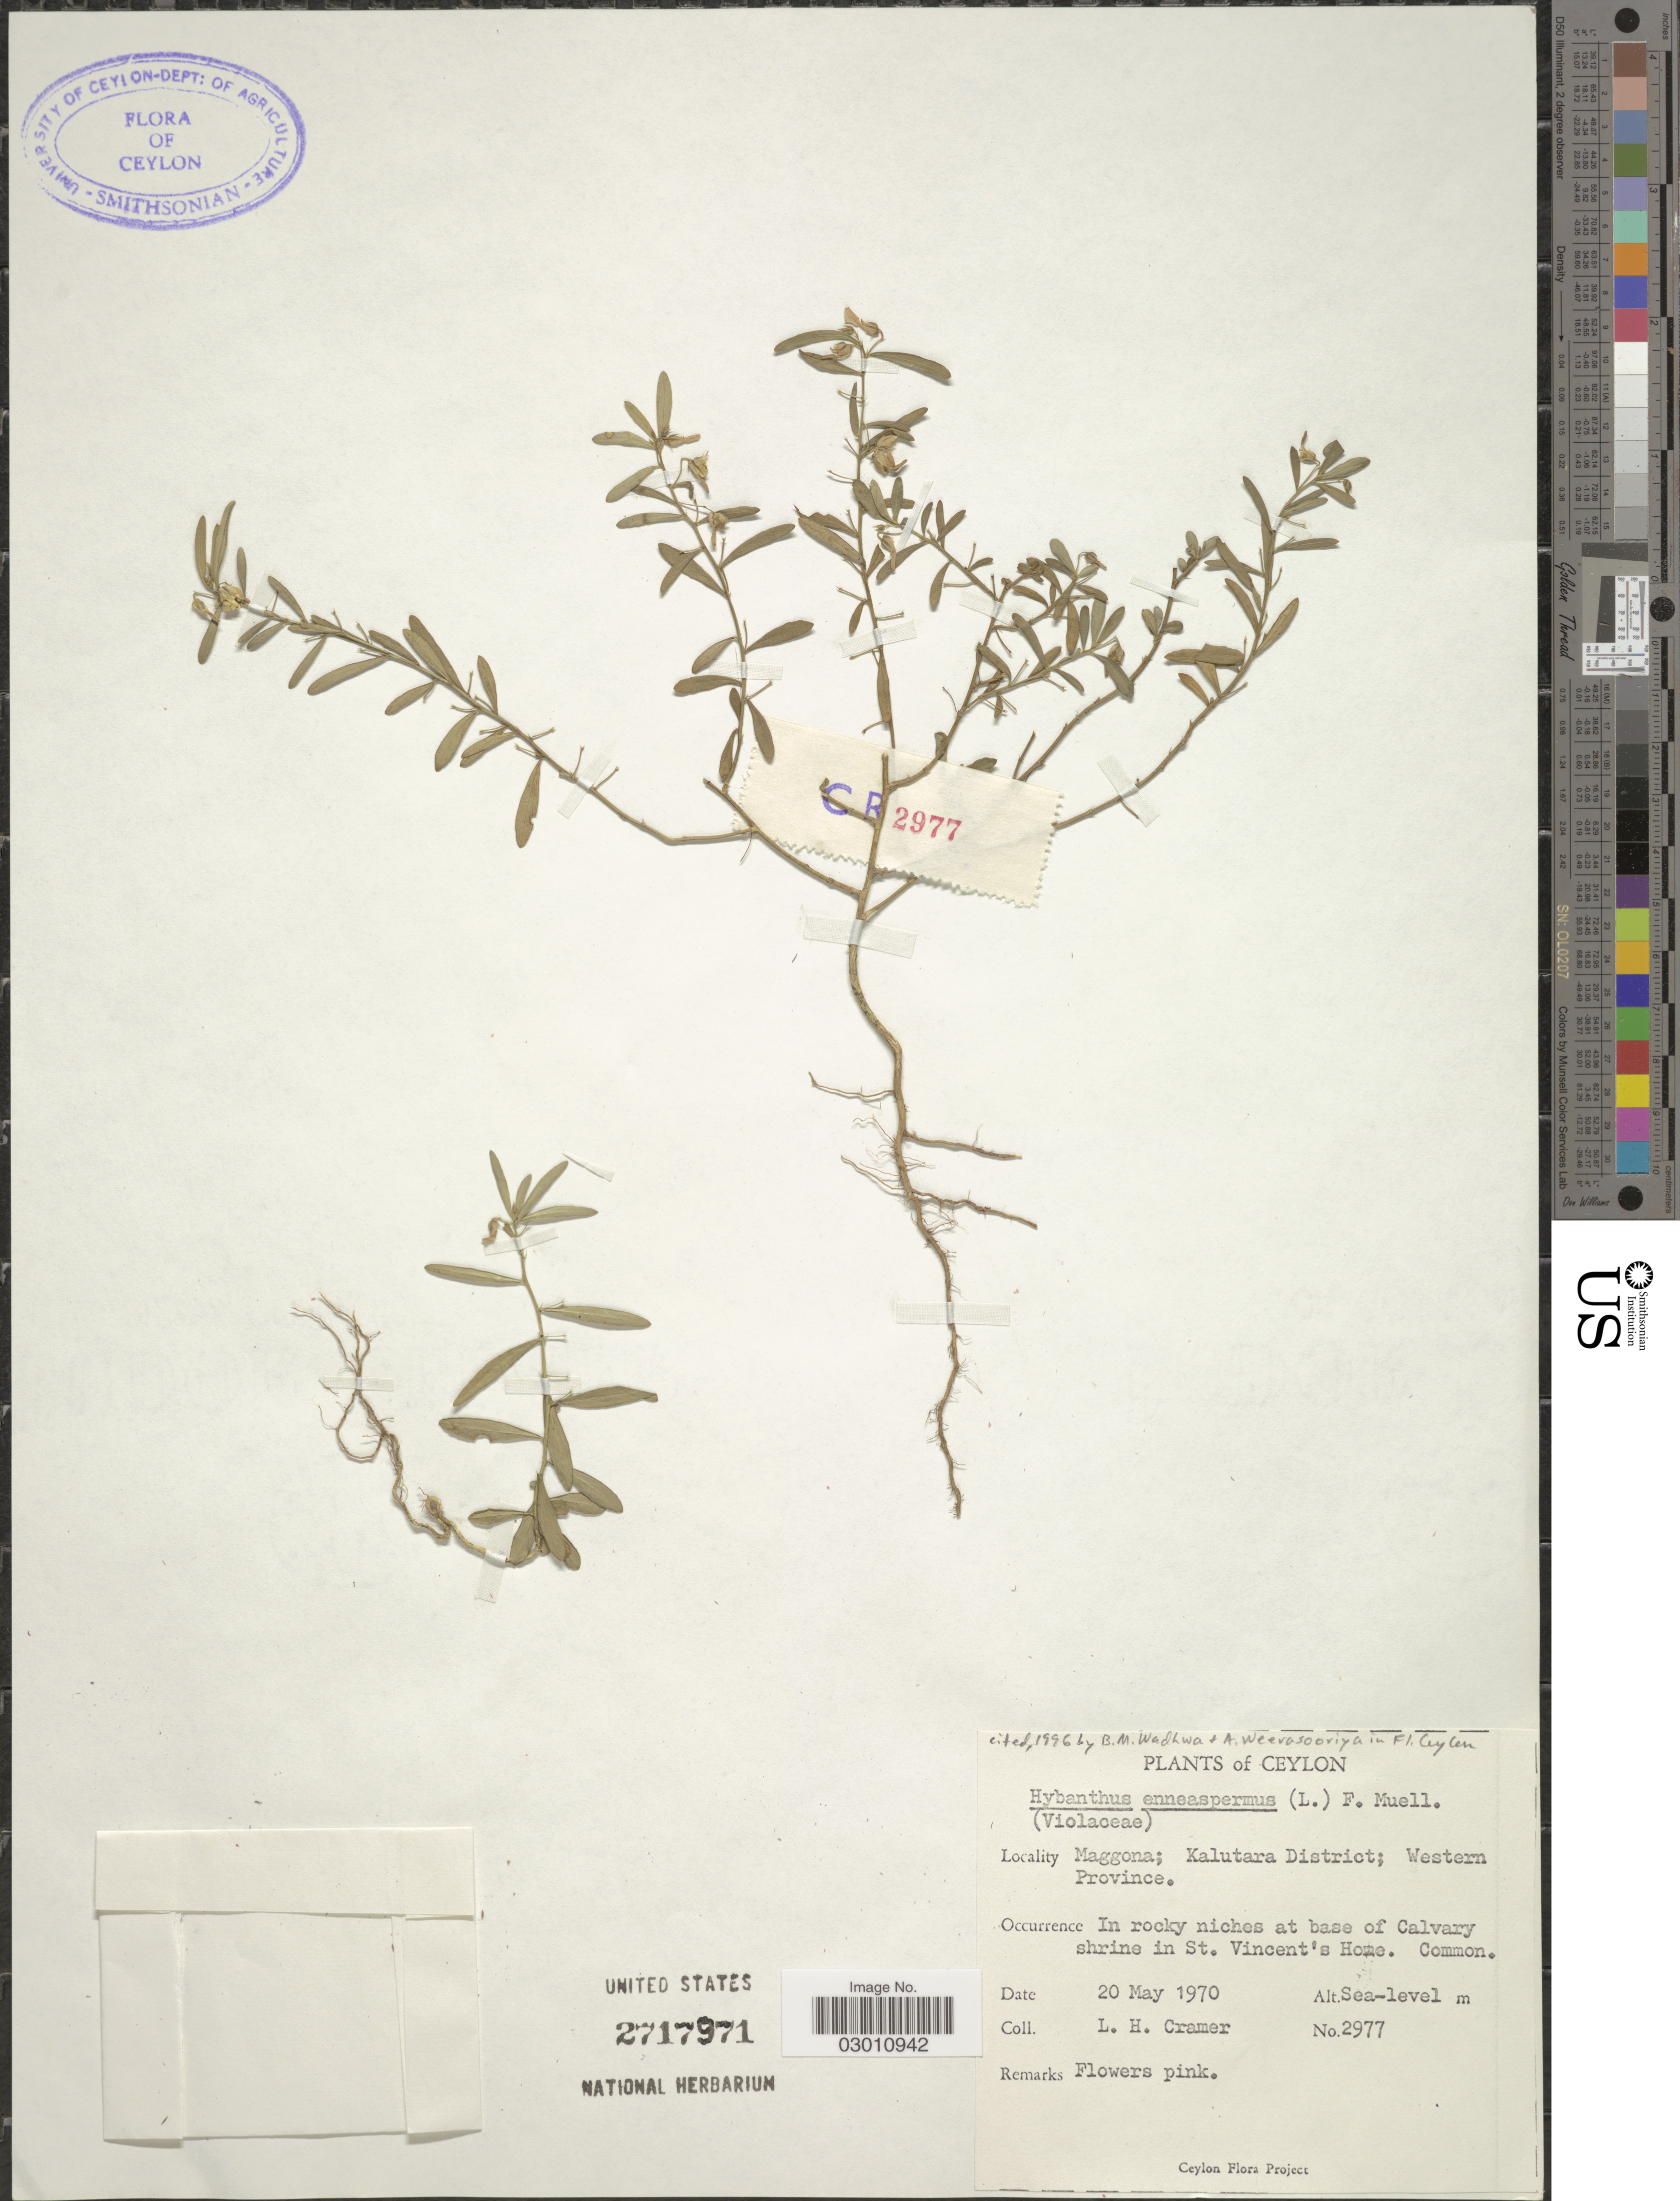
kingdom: Plantae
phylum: Tracheophyta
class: Magnoliopsida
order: Malpighiales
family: Violaceae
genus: Pigea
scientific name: Pigea enneasperma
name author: (L.) P.I. Forst.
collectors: L. H. Cramer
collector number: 2977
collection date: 1970-05-20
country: Sri Lanka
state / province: Western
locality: Ceylon. Maggona; Kalutara District; Western Province. In rocky niches at base of Calvary shrine in St. Vincent's Home. Common.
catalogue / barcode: US 2717971